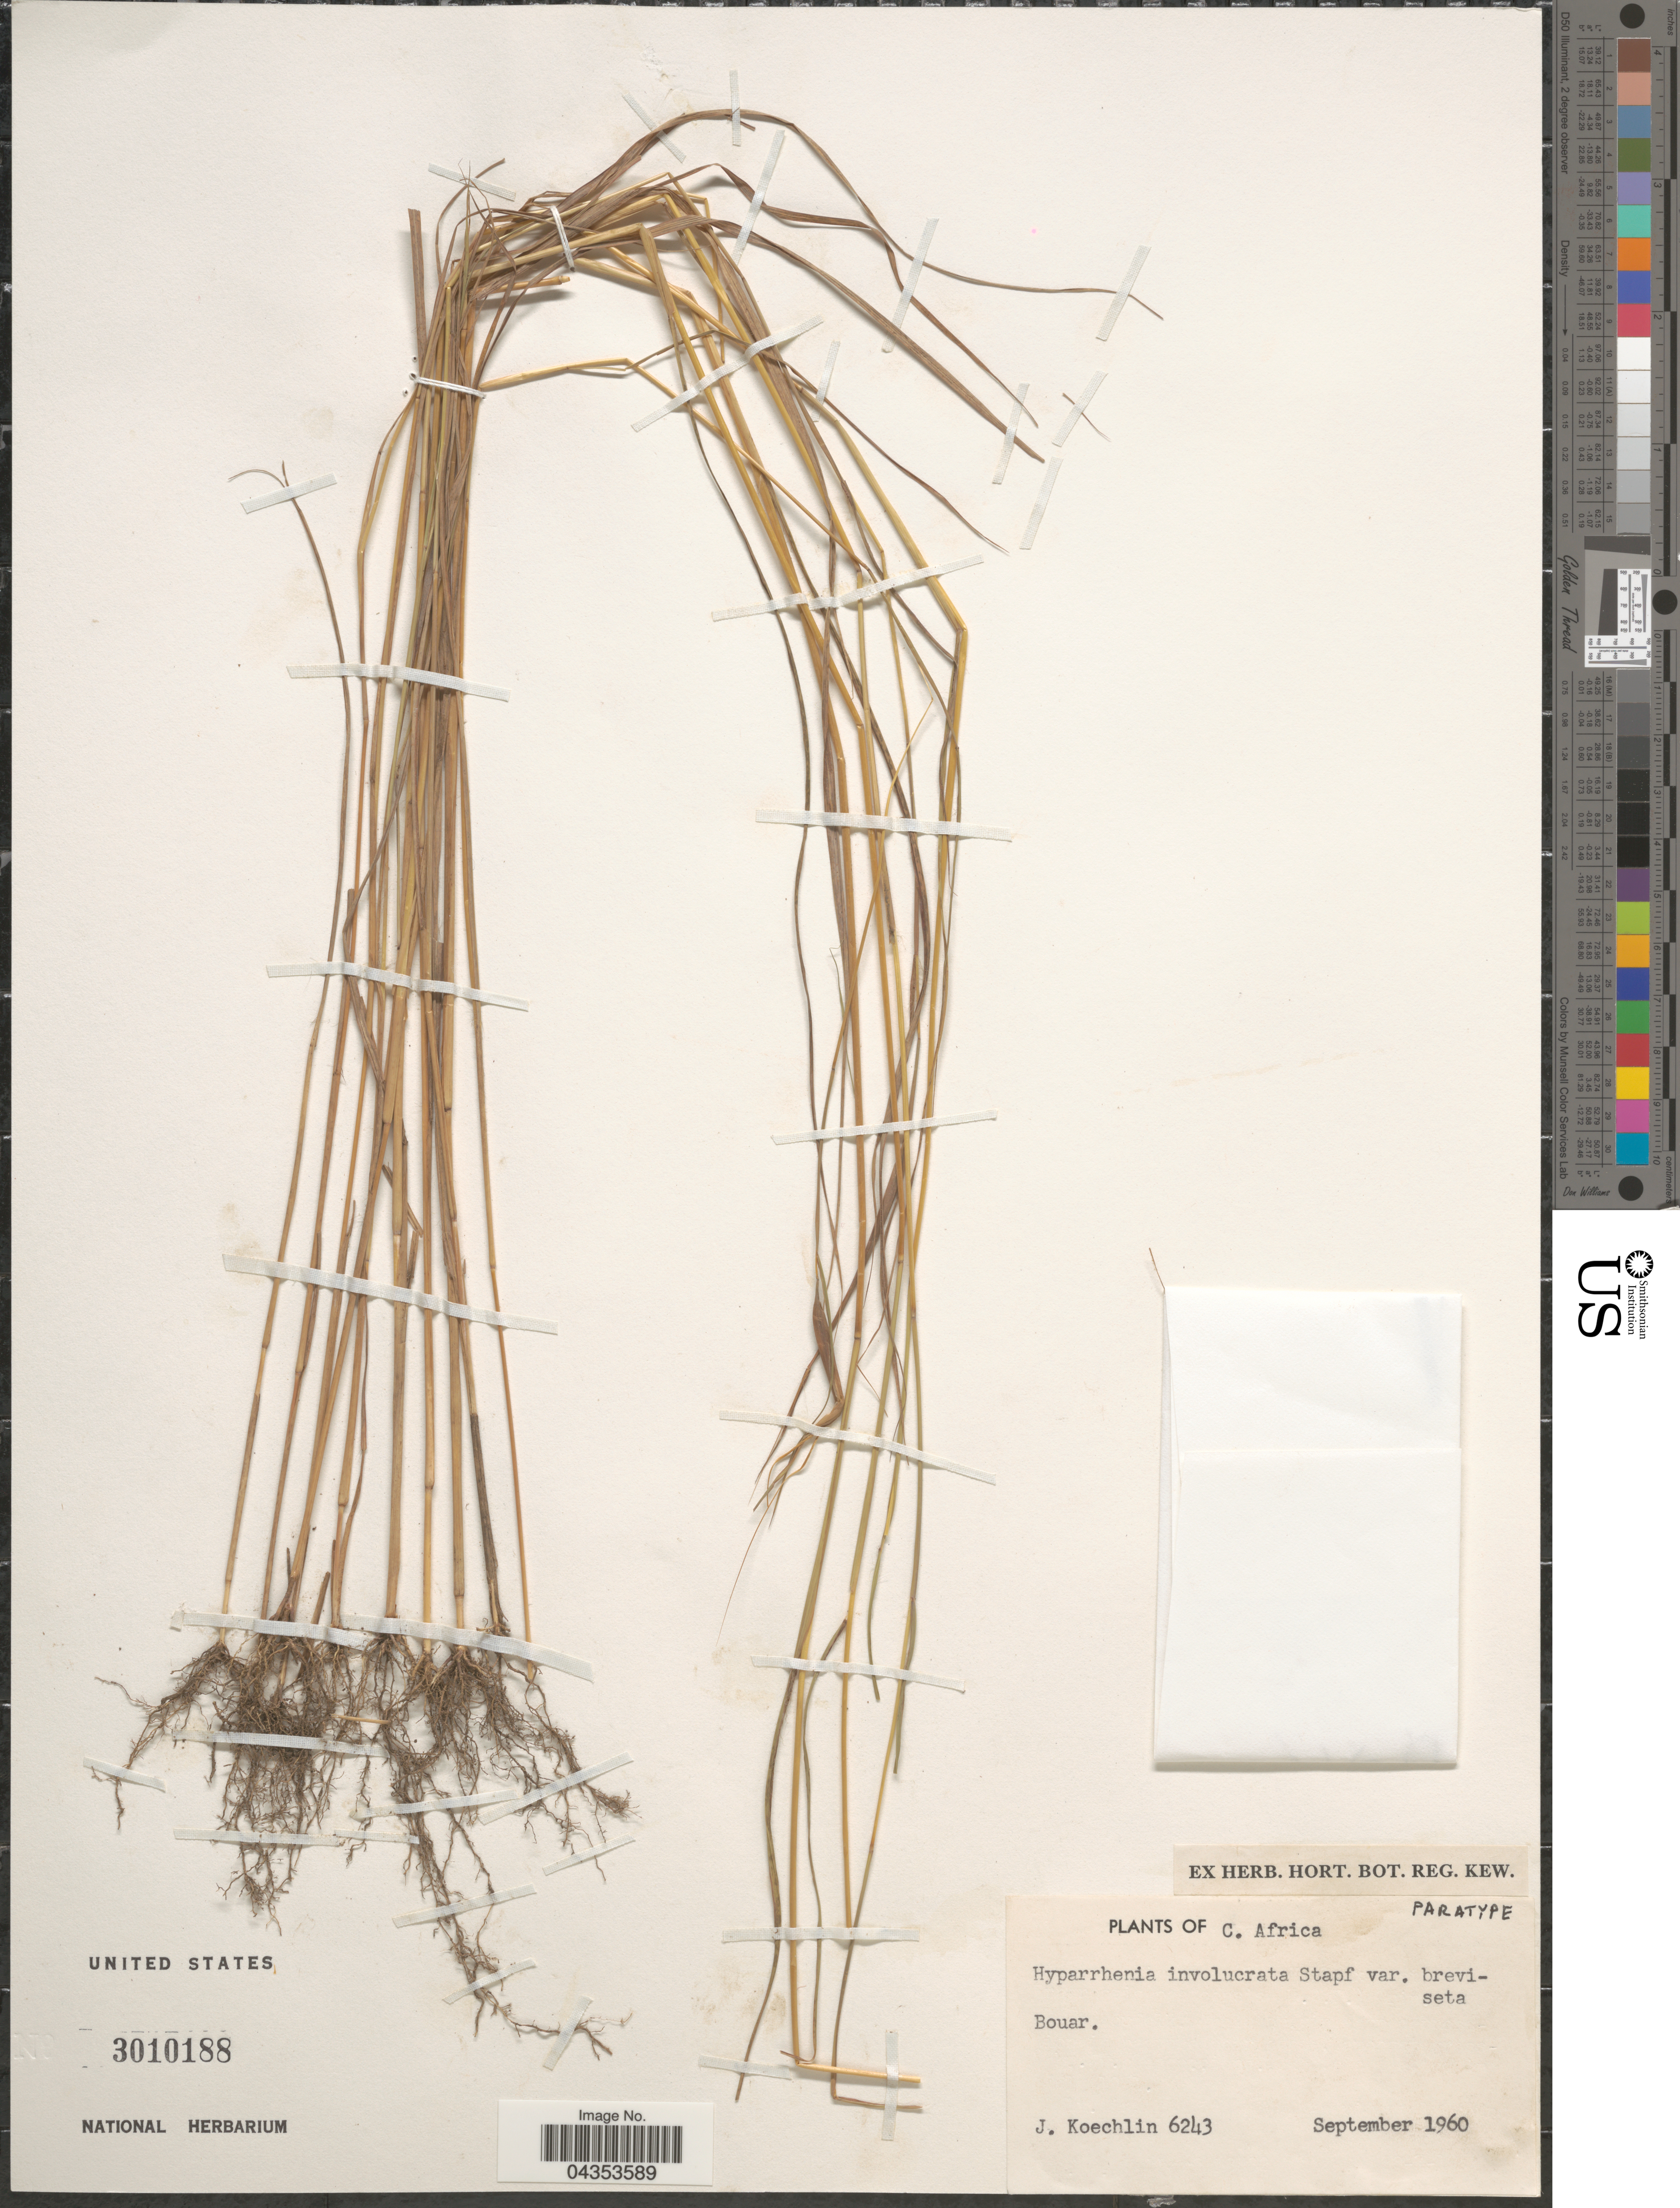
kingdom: Plantae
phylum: Tracheophyta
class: Liliopsida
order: Poales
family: Poaceae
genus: Hyparrhenia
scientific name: Hyparrhenia involucrata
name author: Stapf in Prain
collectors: J. Koechlin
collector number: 6243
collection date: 1960-09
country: Central African Republic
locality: C. Africa. Bouar.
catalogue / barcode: US 3010188